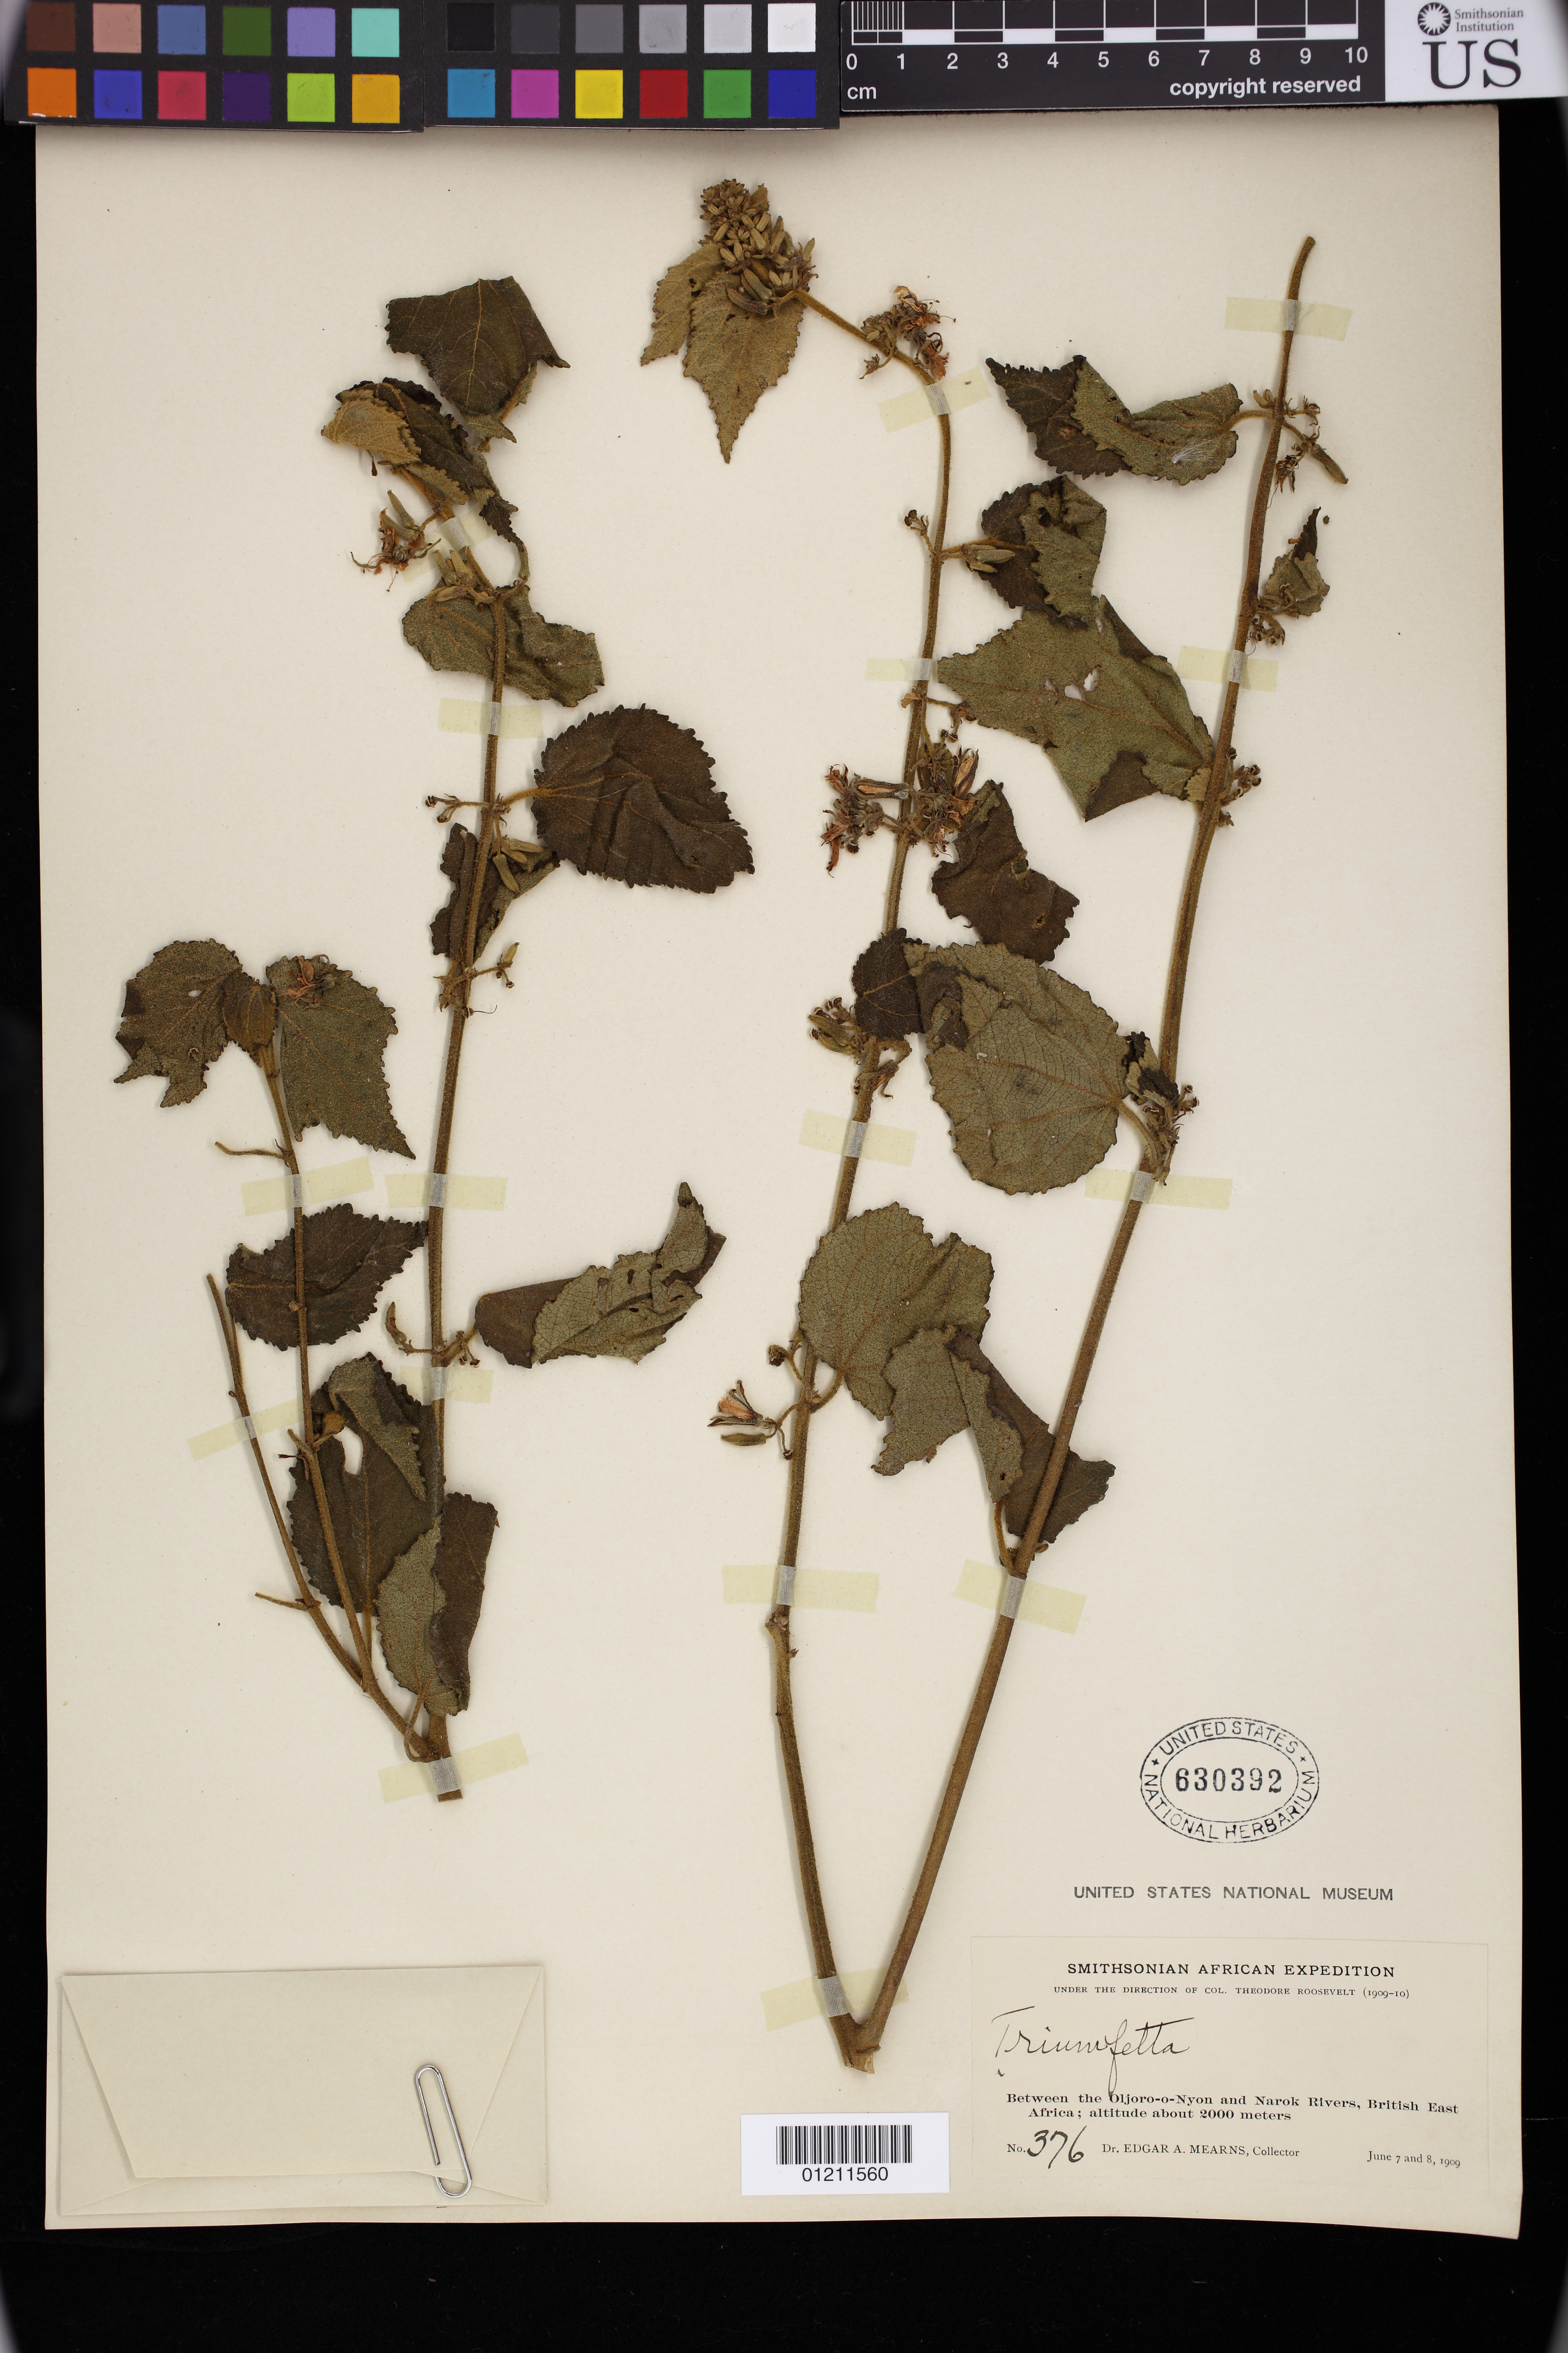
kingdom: Plantae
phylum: Tracheophyta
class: Magnoliopsida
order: Malvales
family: Malvaceae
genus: Triumfetta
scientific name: Triumfetta sp.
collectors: E. A. Mearns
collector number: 376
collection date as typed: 07 Jun 1909 to 08 Jun 1909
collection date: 1909-06-07/1909-06-08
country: Kenya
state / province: Laikipia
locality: Between the Oljoro-o-Nyon and Narok Rivers, British East Africa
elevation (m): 2000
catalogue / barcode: US 630392